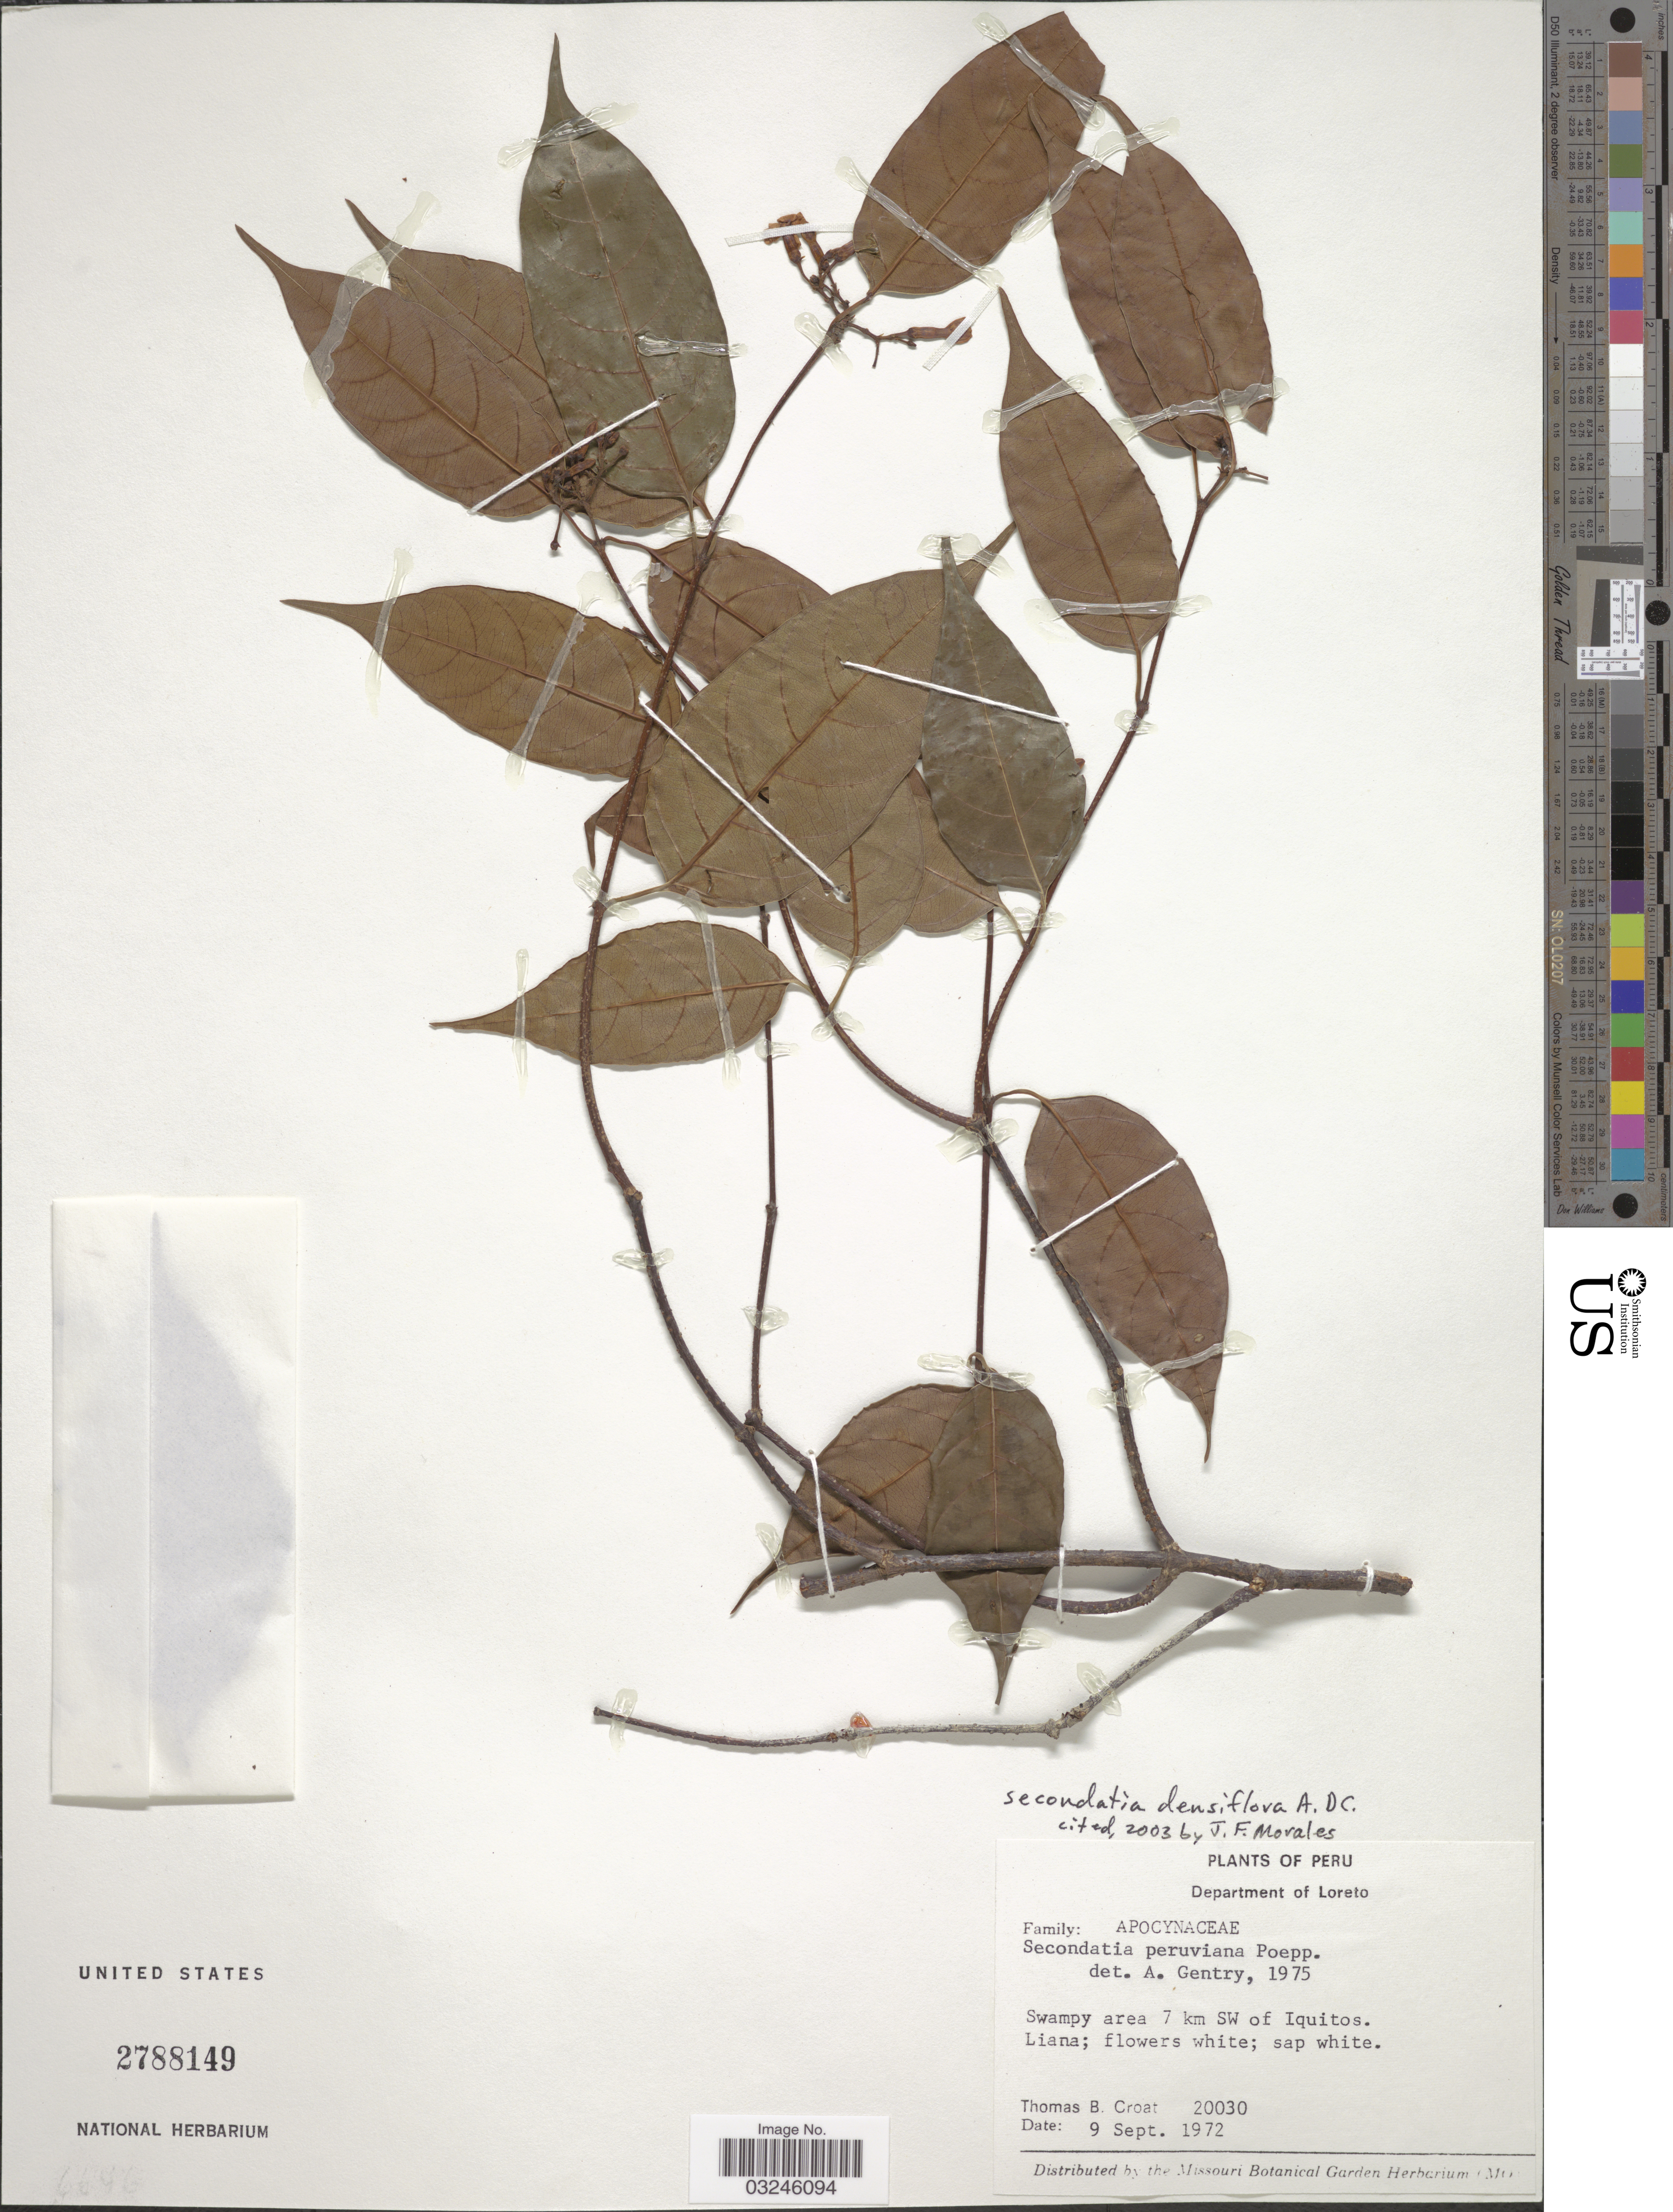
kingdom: Plantae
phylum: Tracheophyta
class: Magnoliopsida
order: Gentianales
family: Apocynaceae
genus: Secondatia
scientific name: Secondatia densiflora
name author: A. DC.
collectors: T. B. Croat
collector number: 20030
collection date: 1972-09-09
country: Peru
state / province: Loreto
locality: Department of Loreto. Swampy area 7 km SW of Iquitos.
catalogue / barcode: US 2788149